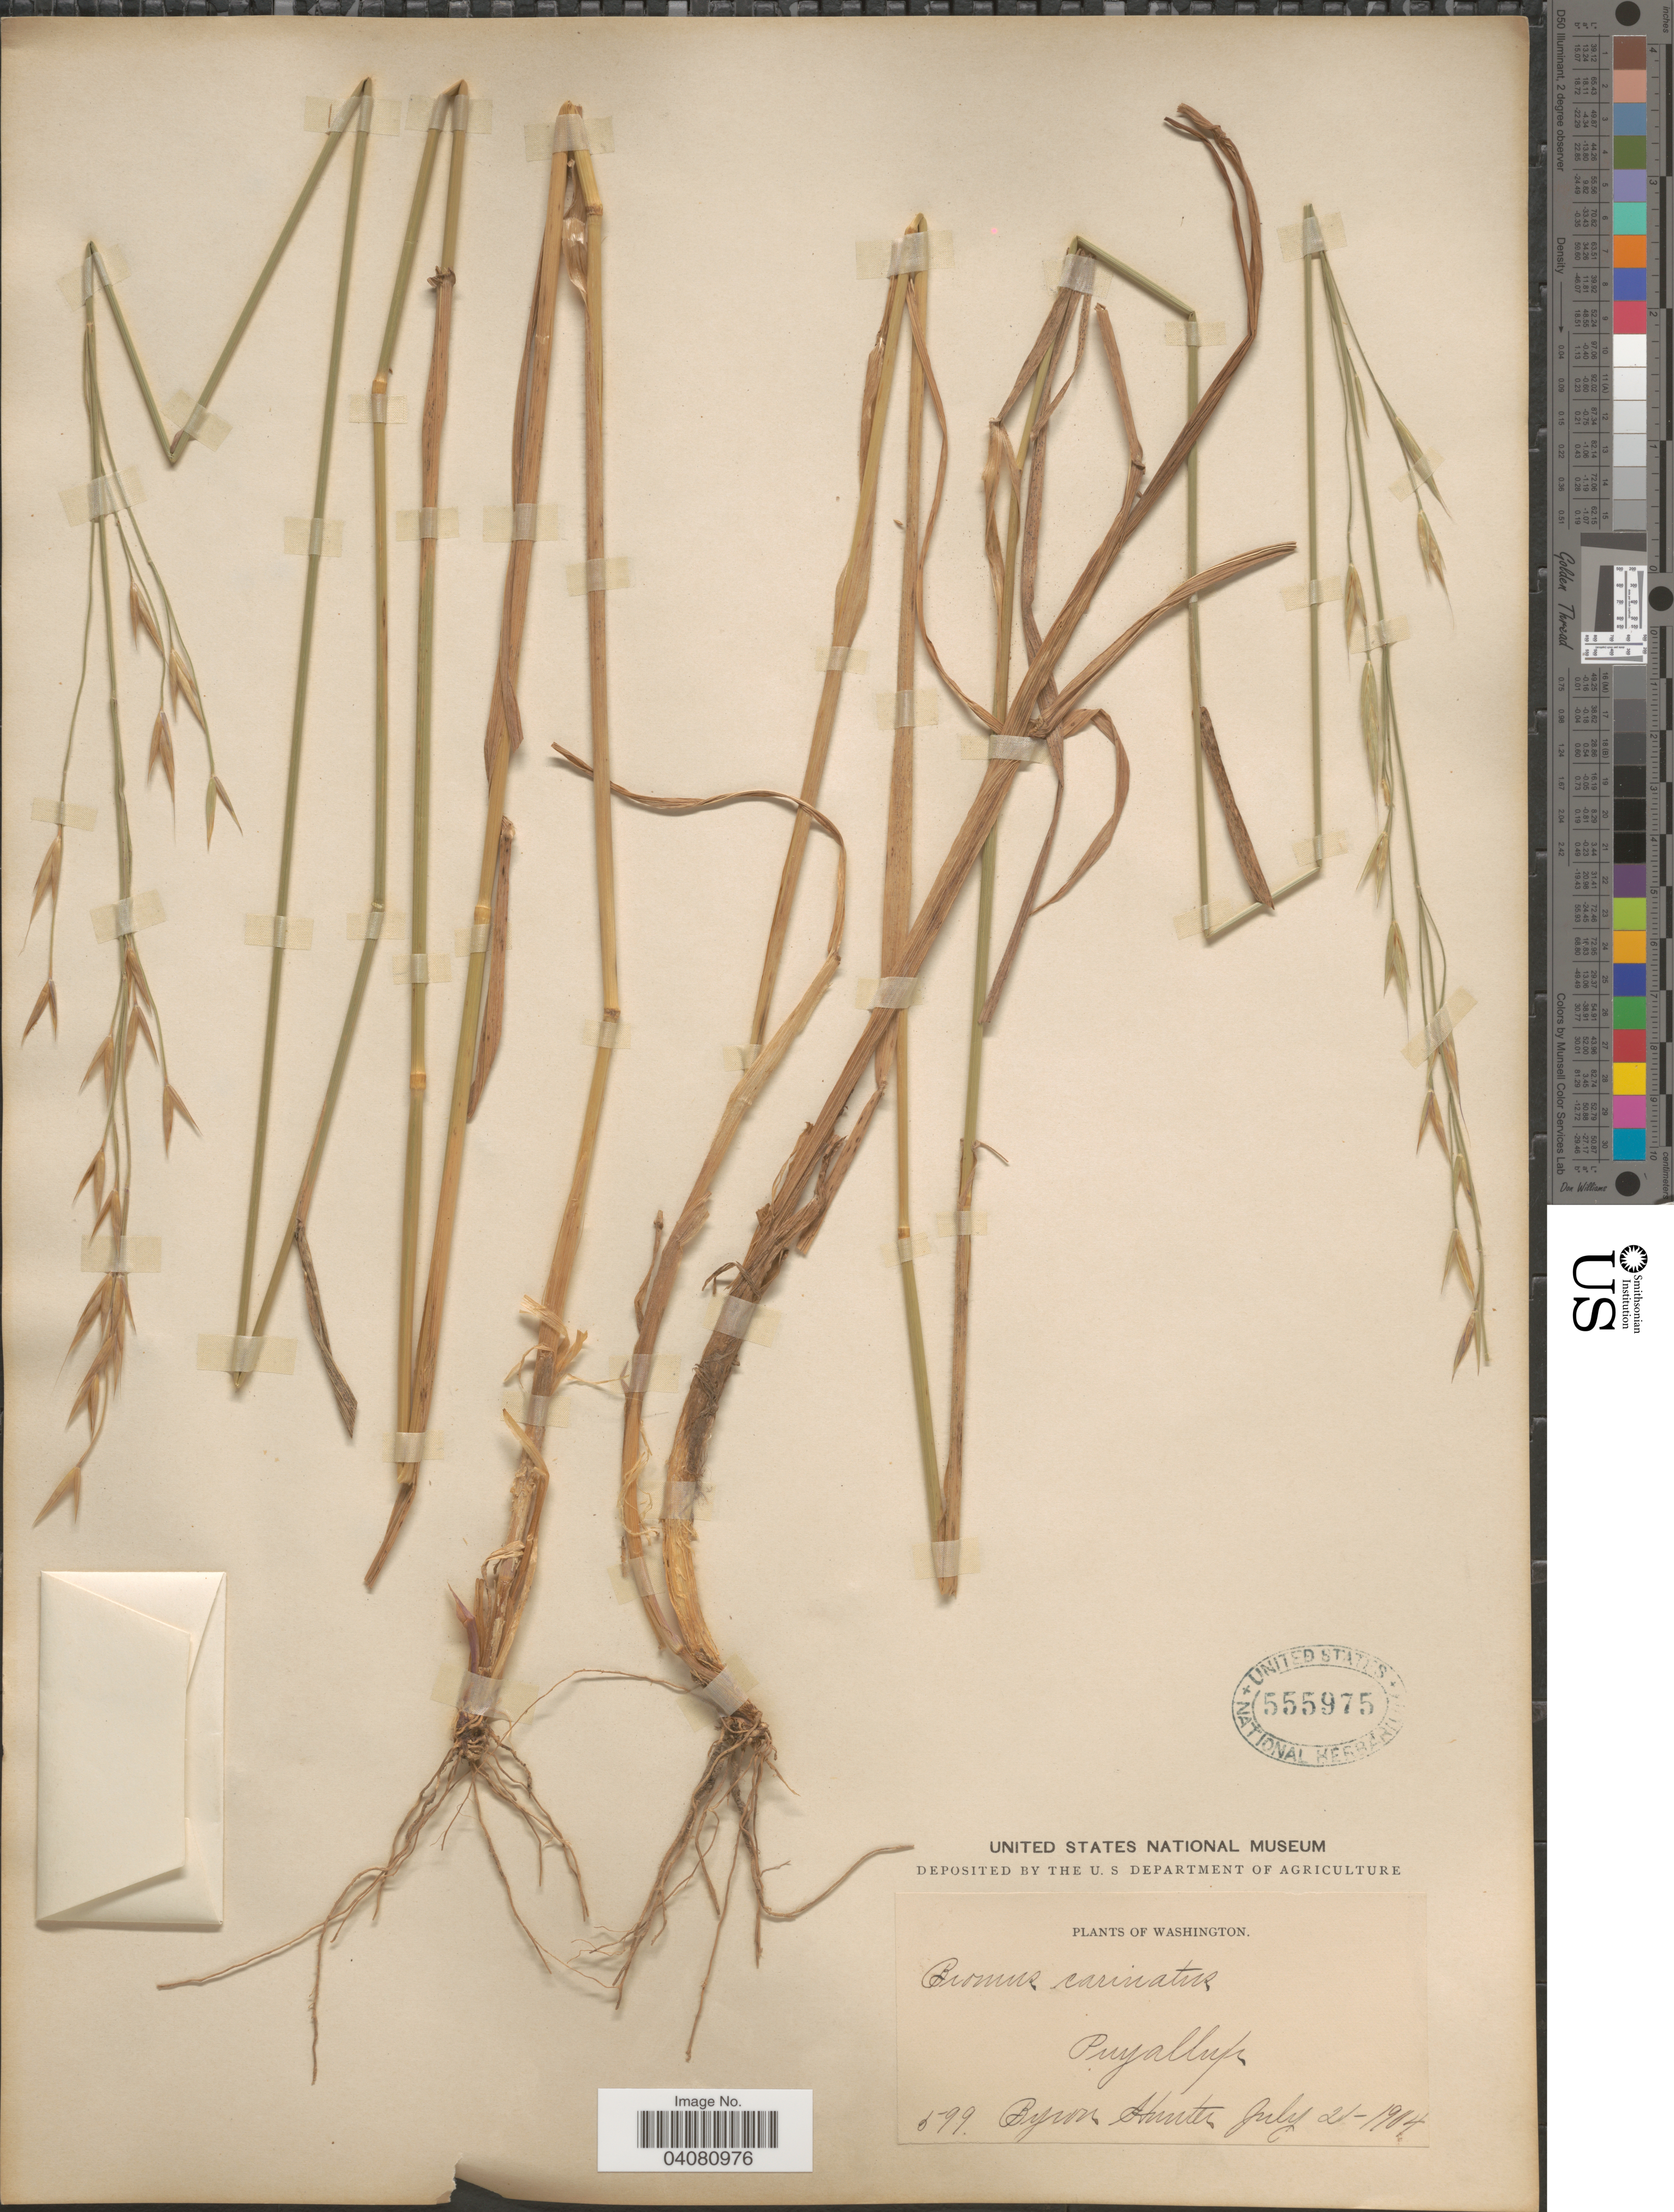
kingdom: Plantae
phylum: Tracheophyta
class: Liliopsida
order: Poales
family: Poaceae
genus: Bromus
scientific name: Bromus carinatus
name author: Hook. & Arn.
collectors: B. Hunter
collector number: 599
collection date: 1904-07-21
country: United States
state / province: Washington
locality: Puyallup.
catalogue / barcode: US 555975